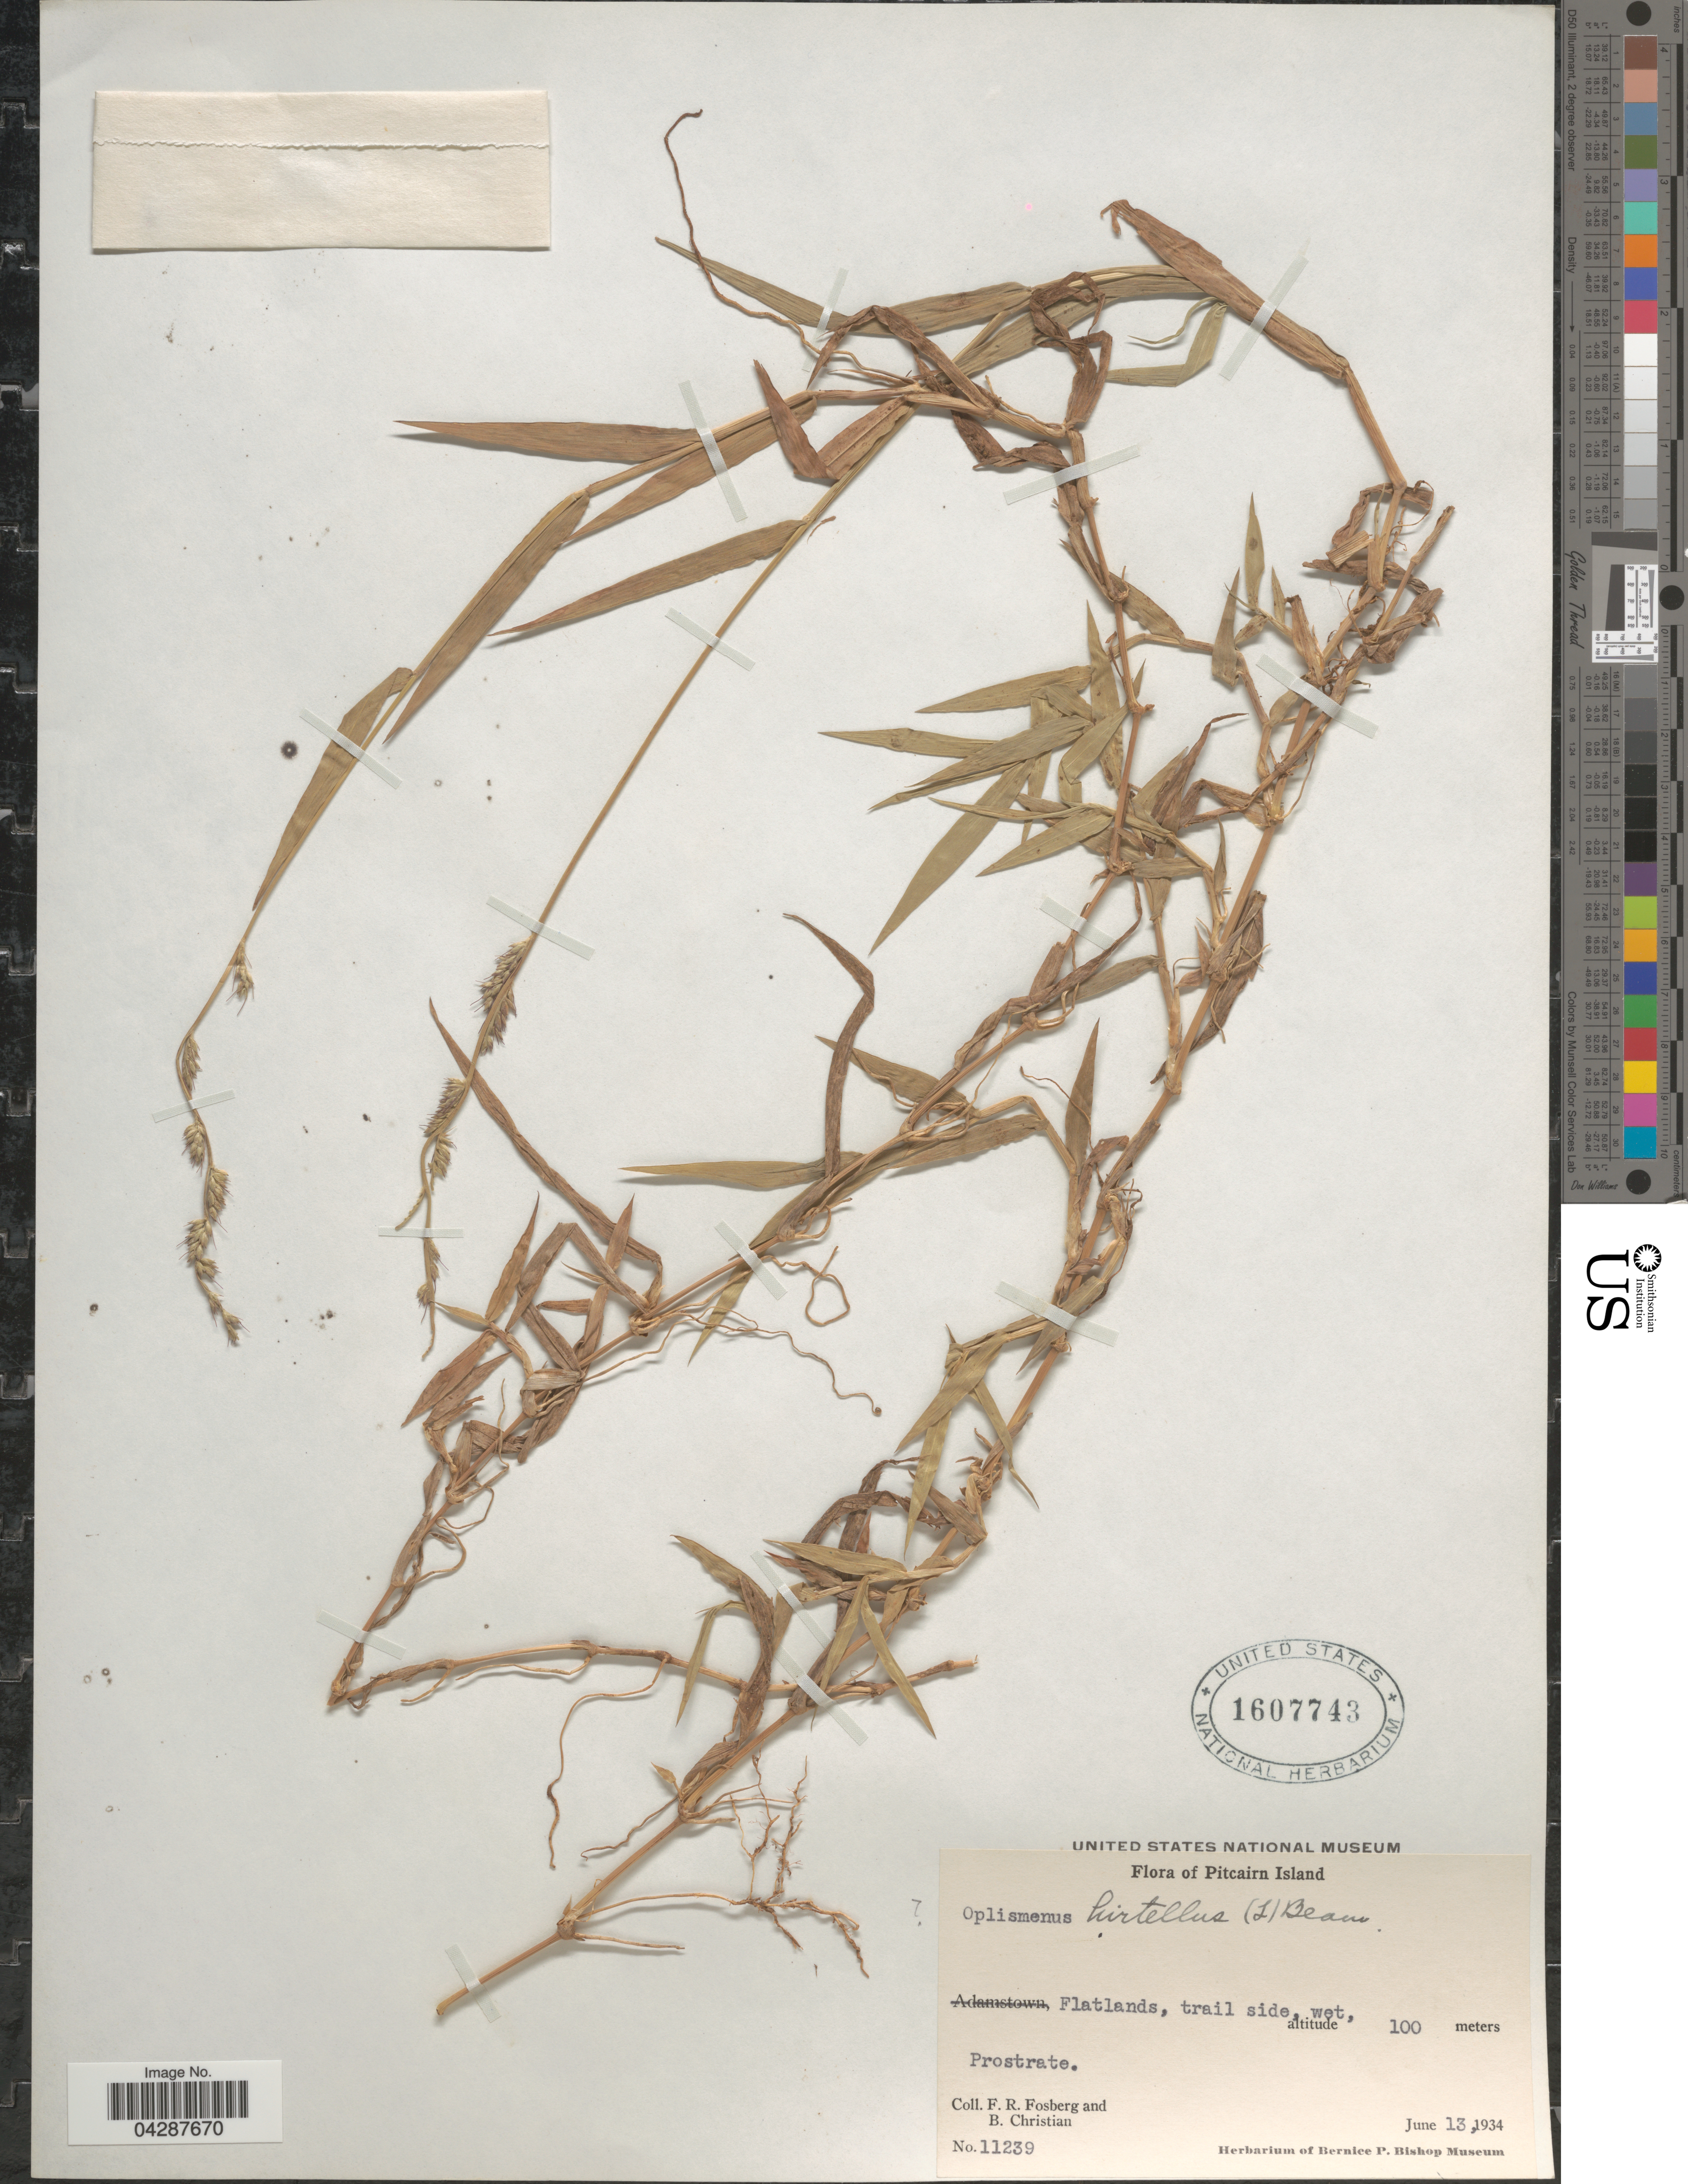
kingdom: Plantae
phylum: Tracheophyta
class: Liliopsida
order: Poales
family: Poaceae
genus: Oplismenus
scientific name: Oplismenus hirtellus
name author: (L.) P. Beauv.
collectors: F. R. Fosberg & B. Christian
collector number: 11239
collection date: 1934-06-13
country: Pitcairn Islands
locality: Flatlands, trail side, wet.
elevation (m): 100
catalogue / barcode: US 1607743